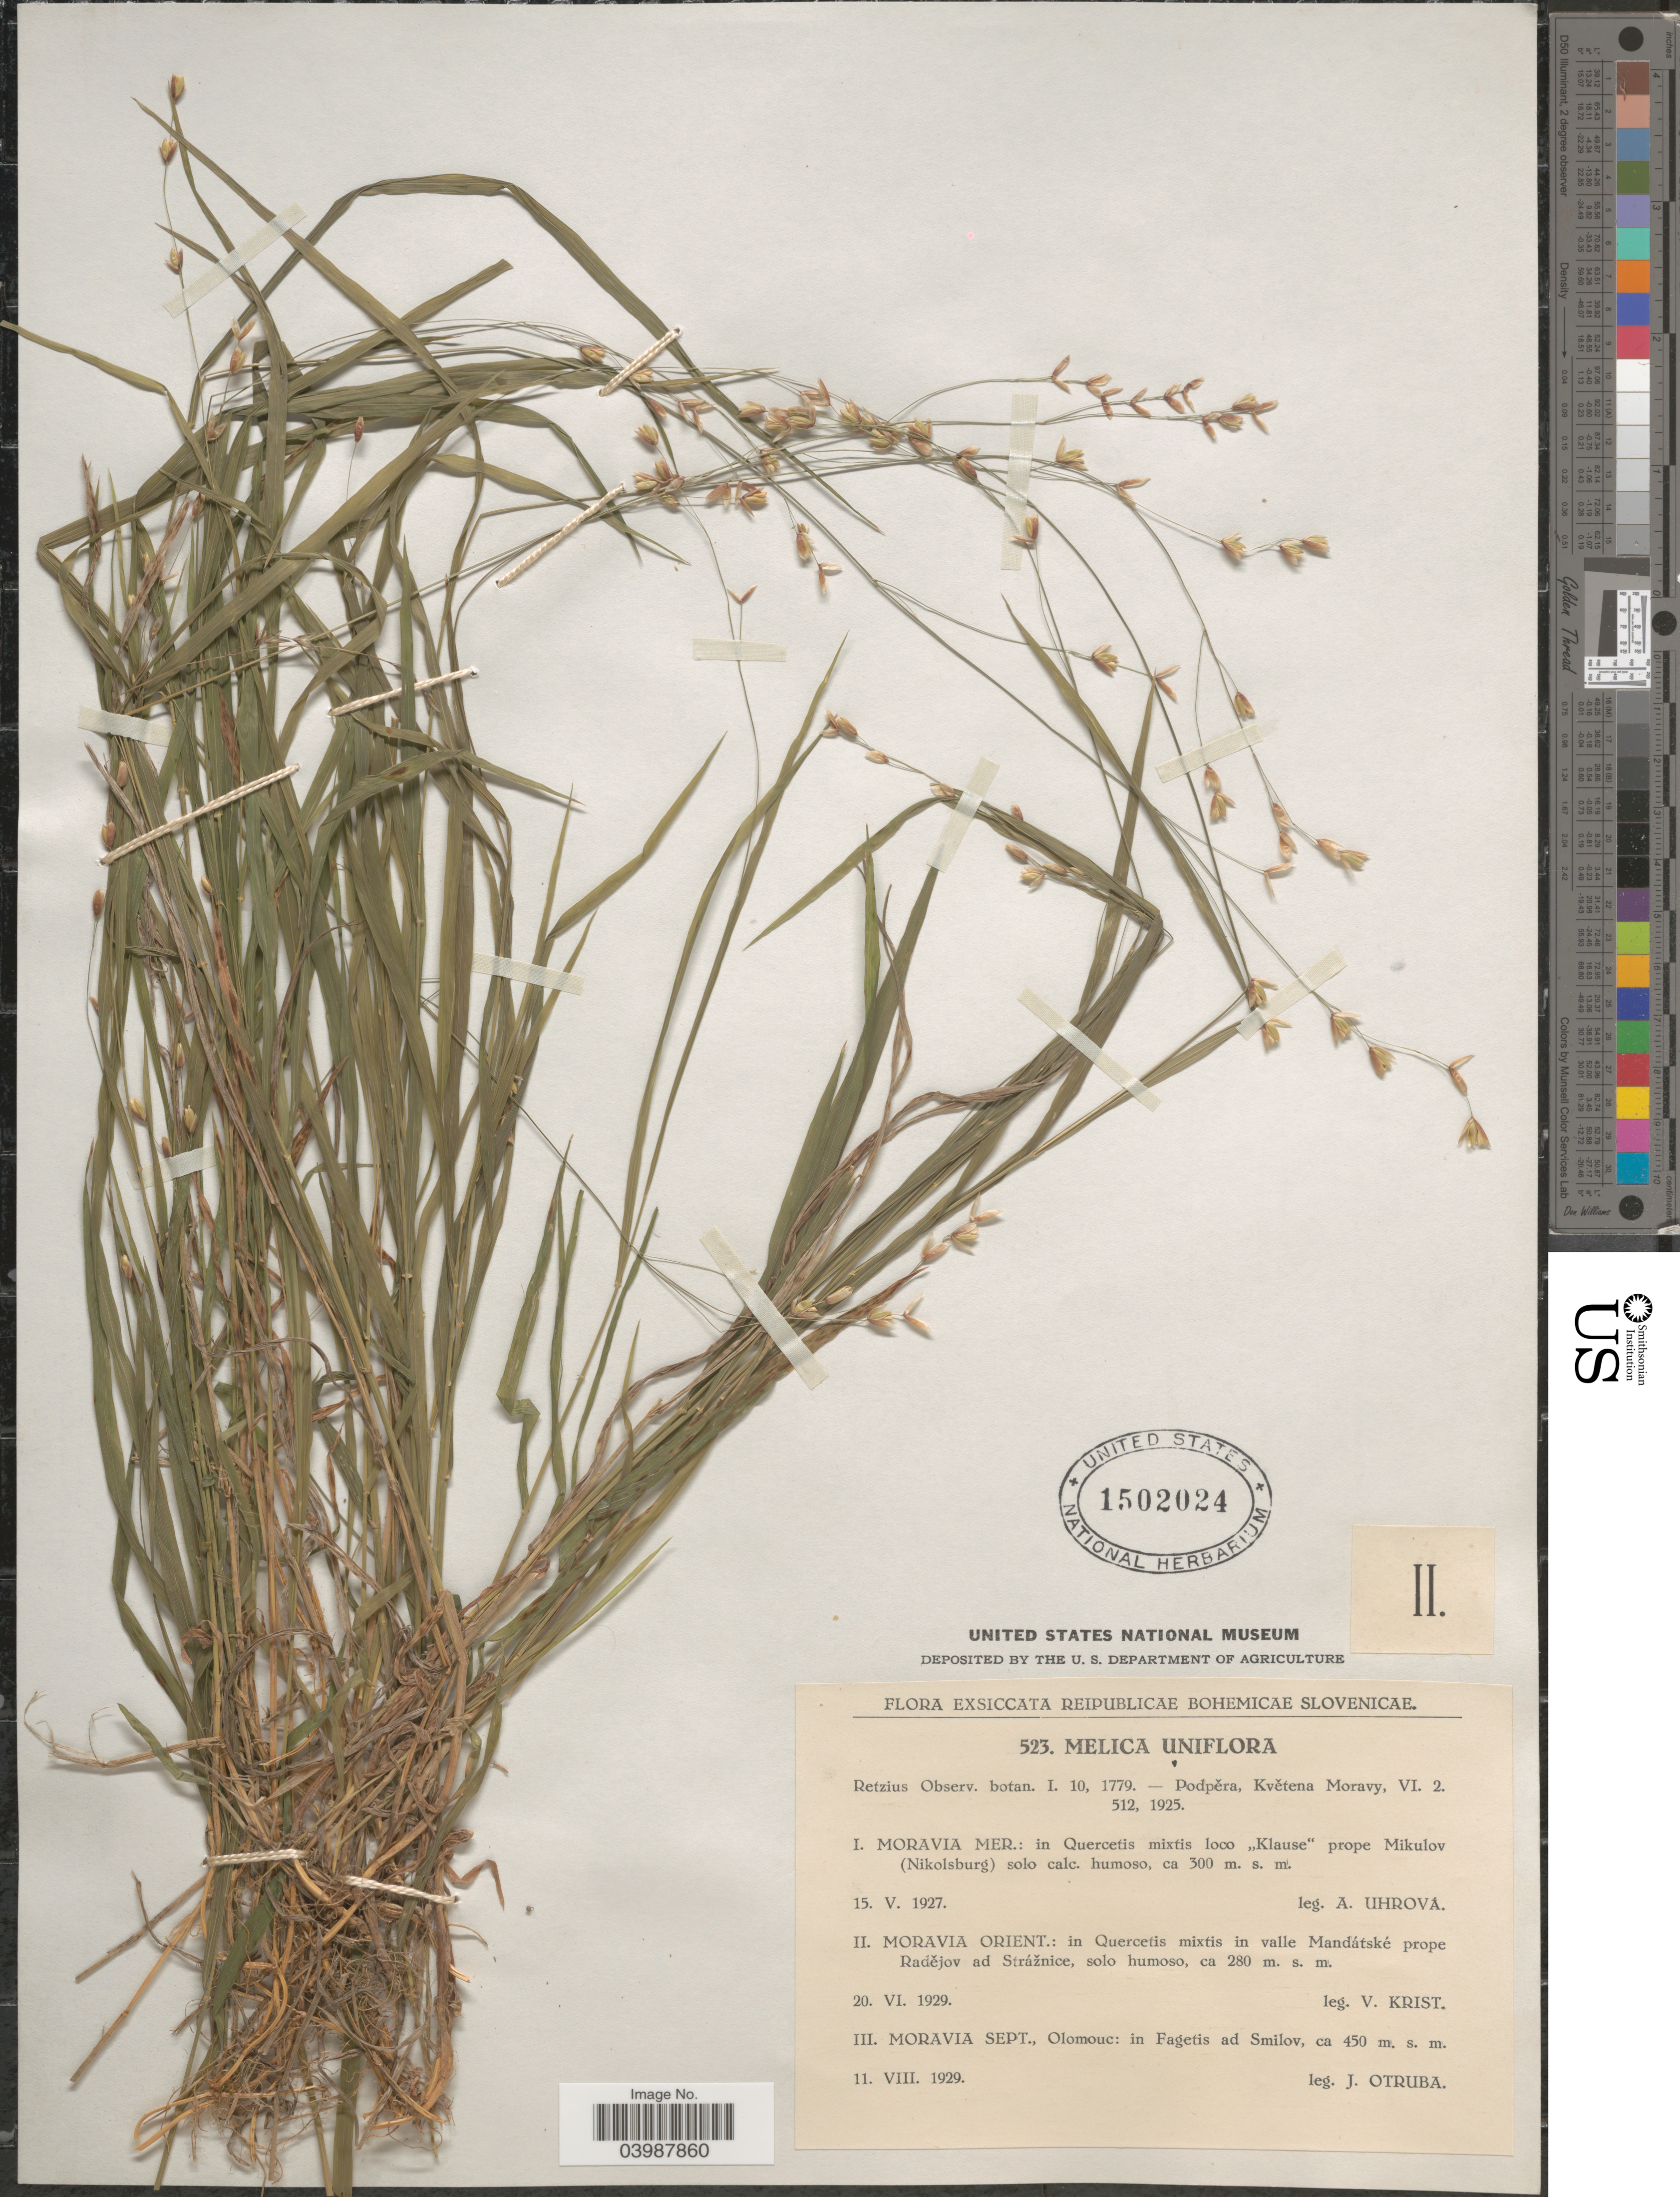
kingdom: Plantae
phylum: Tracheophyta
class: Liliopsida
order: Poales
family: Poaceae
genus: Melica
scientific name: Melica uniflora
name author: Retz.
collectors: V. Krist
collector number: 523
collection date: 1929-06-20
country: Czechia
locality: Moravia Orient.: in Quercetis mixtis in valle Mandátské prope Radějov ad Strážnice, solo humoso.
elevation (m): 280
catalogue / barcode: US 1502024